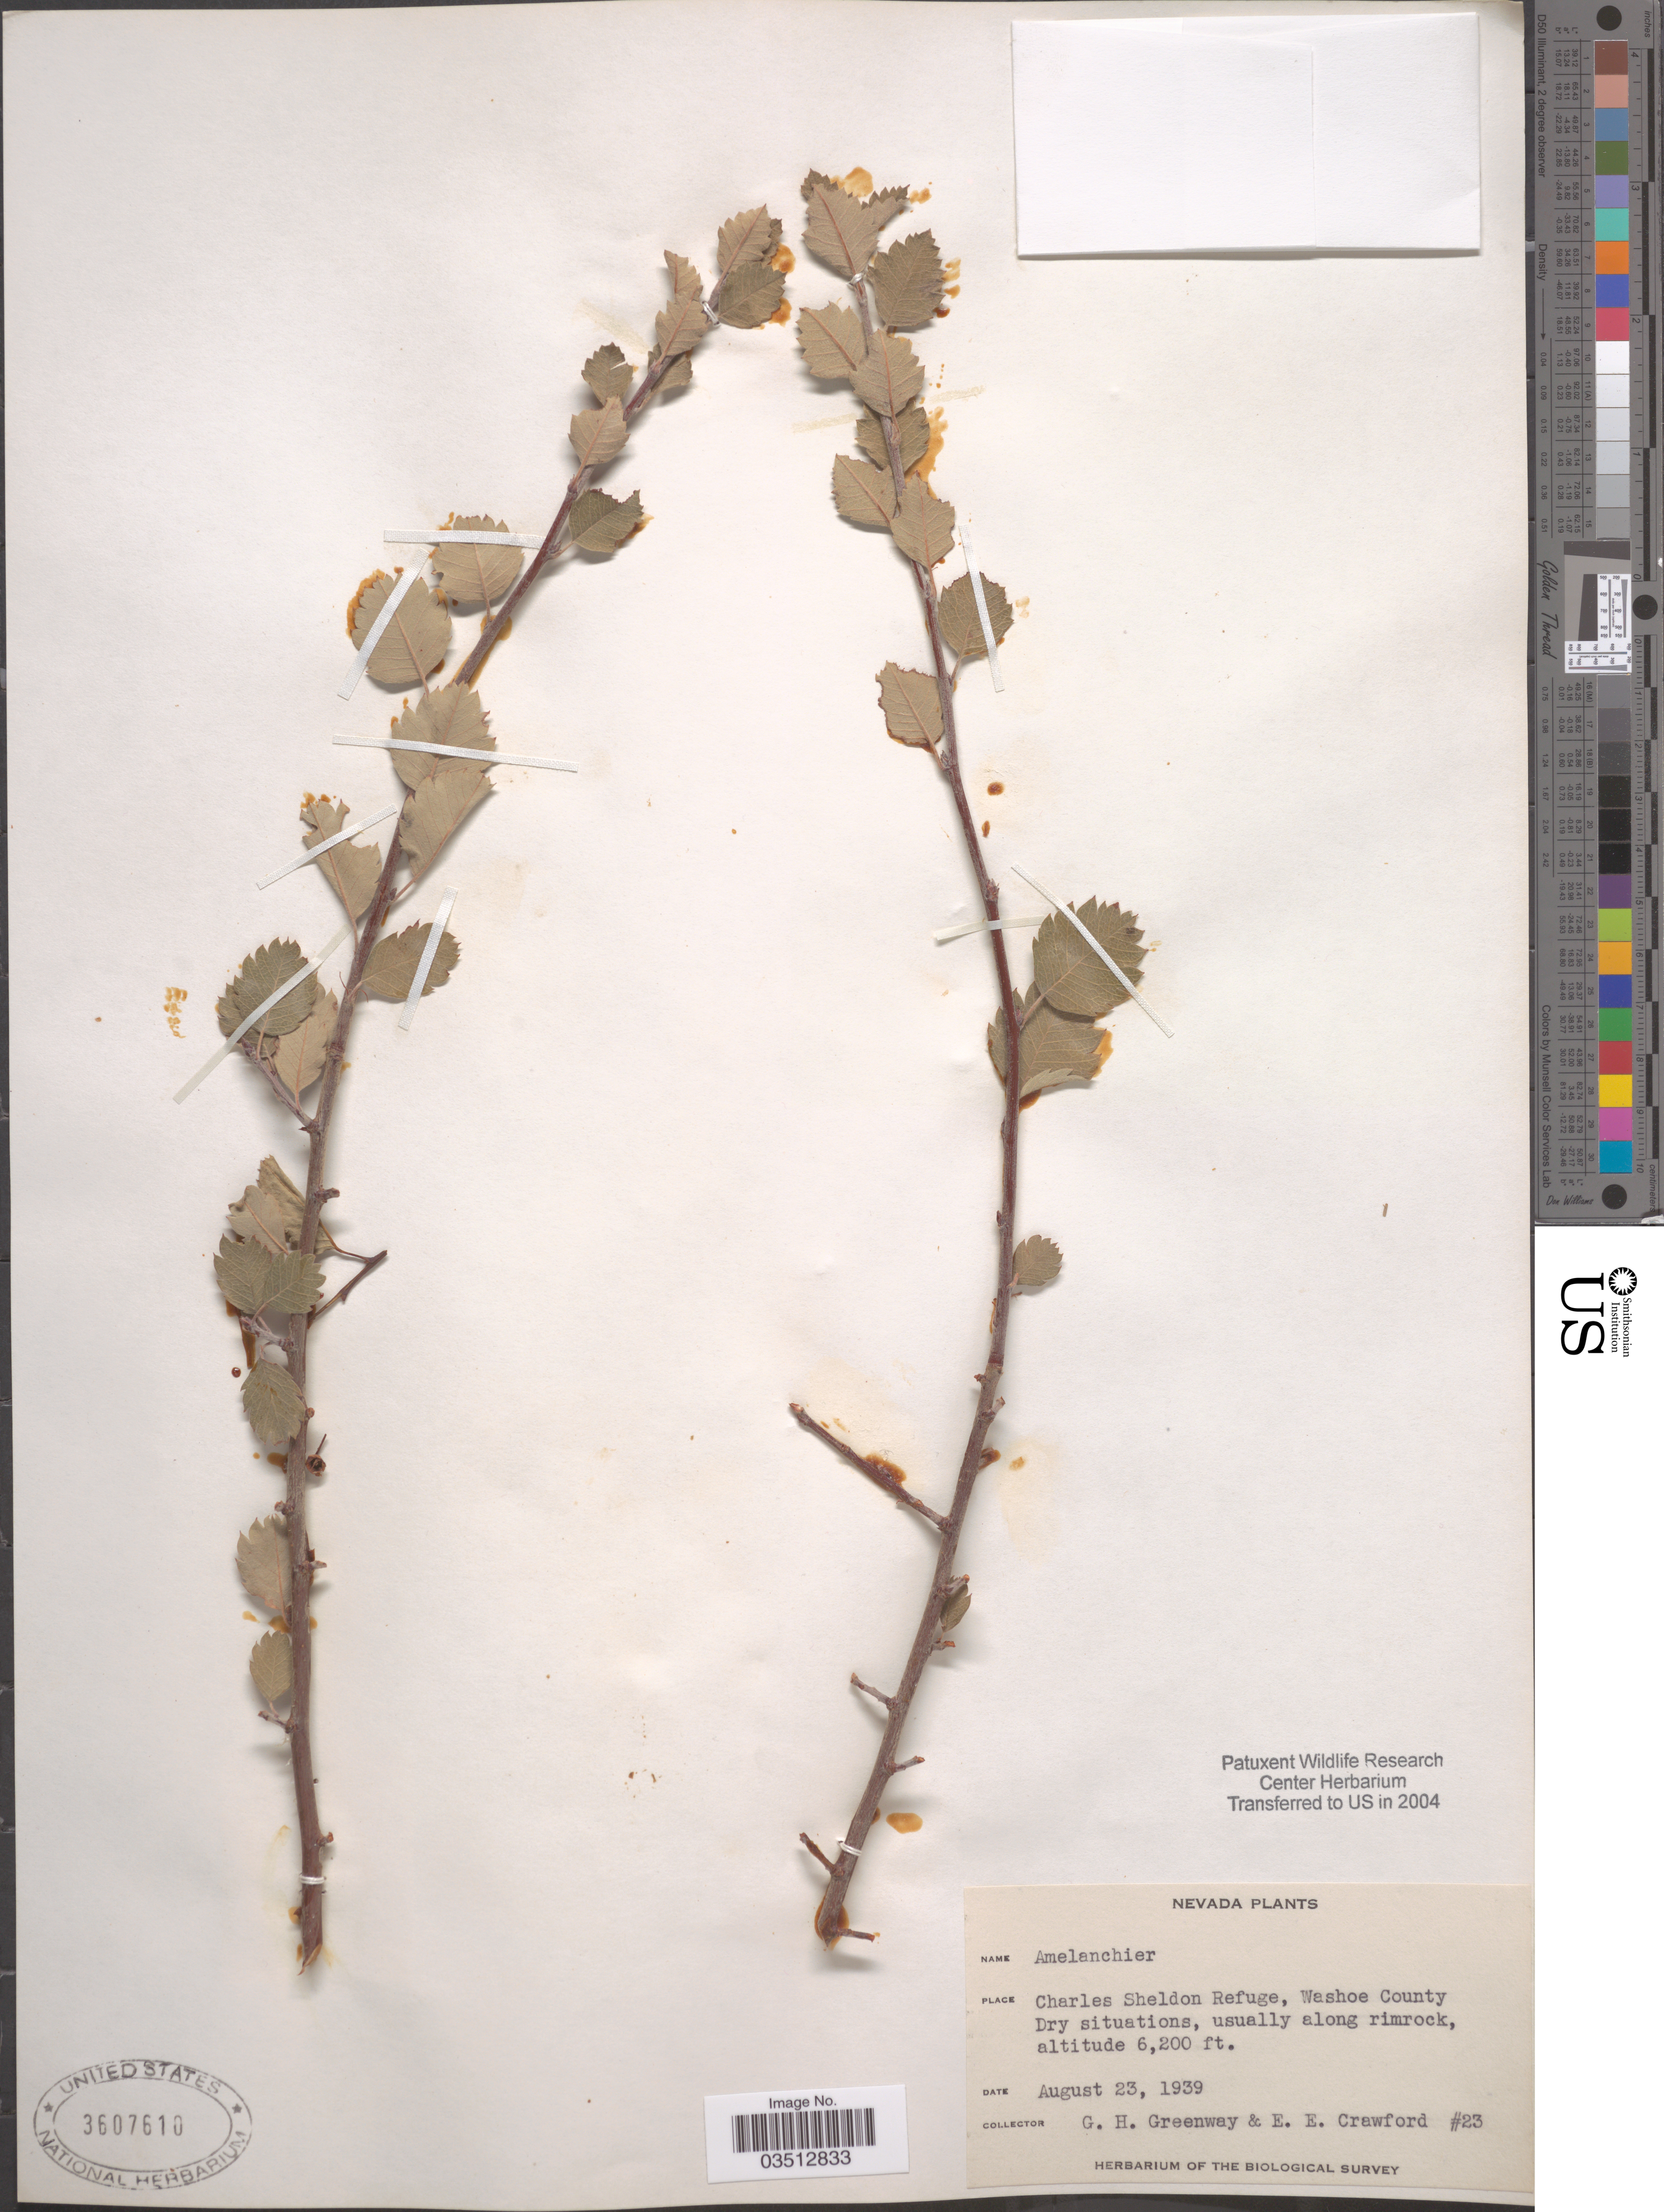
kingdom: Plantae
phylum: Tracheophyta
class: Magnoliopsida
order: Rosales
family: Rosaceae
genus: Amelanchier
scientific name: Amelanchier sp.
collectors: G. Greenway & E. Crawford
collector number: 23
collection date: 1939-08-23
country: United States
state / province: Nevada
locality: Charles Sheldon Refuge, Washoe County.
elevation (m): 1890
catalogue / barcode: US 3607610